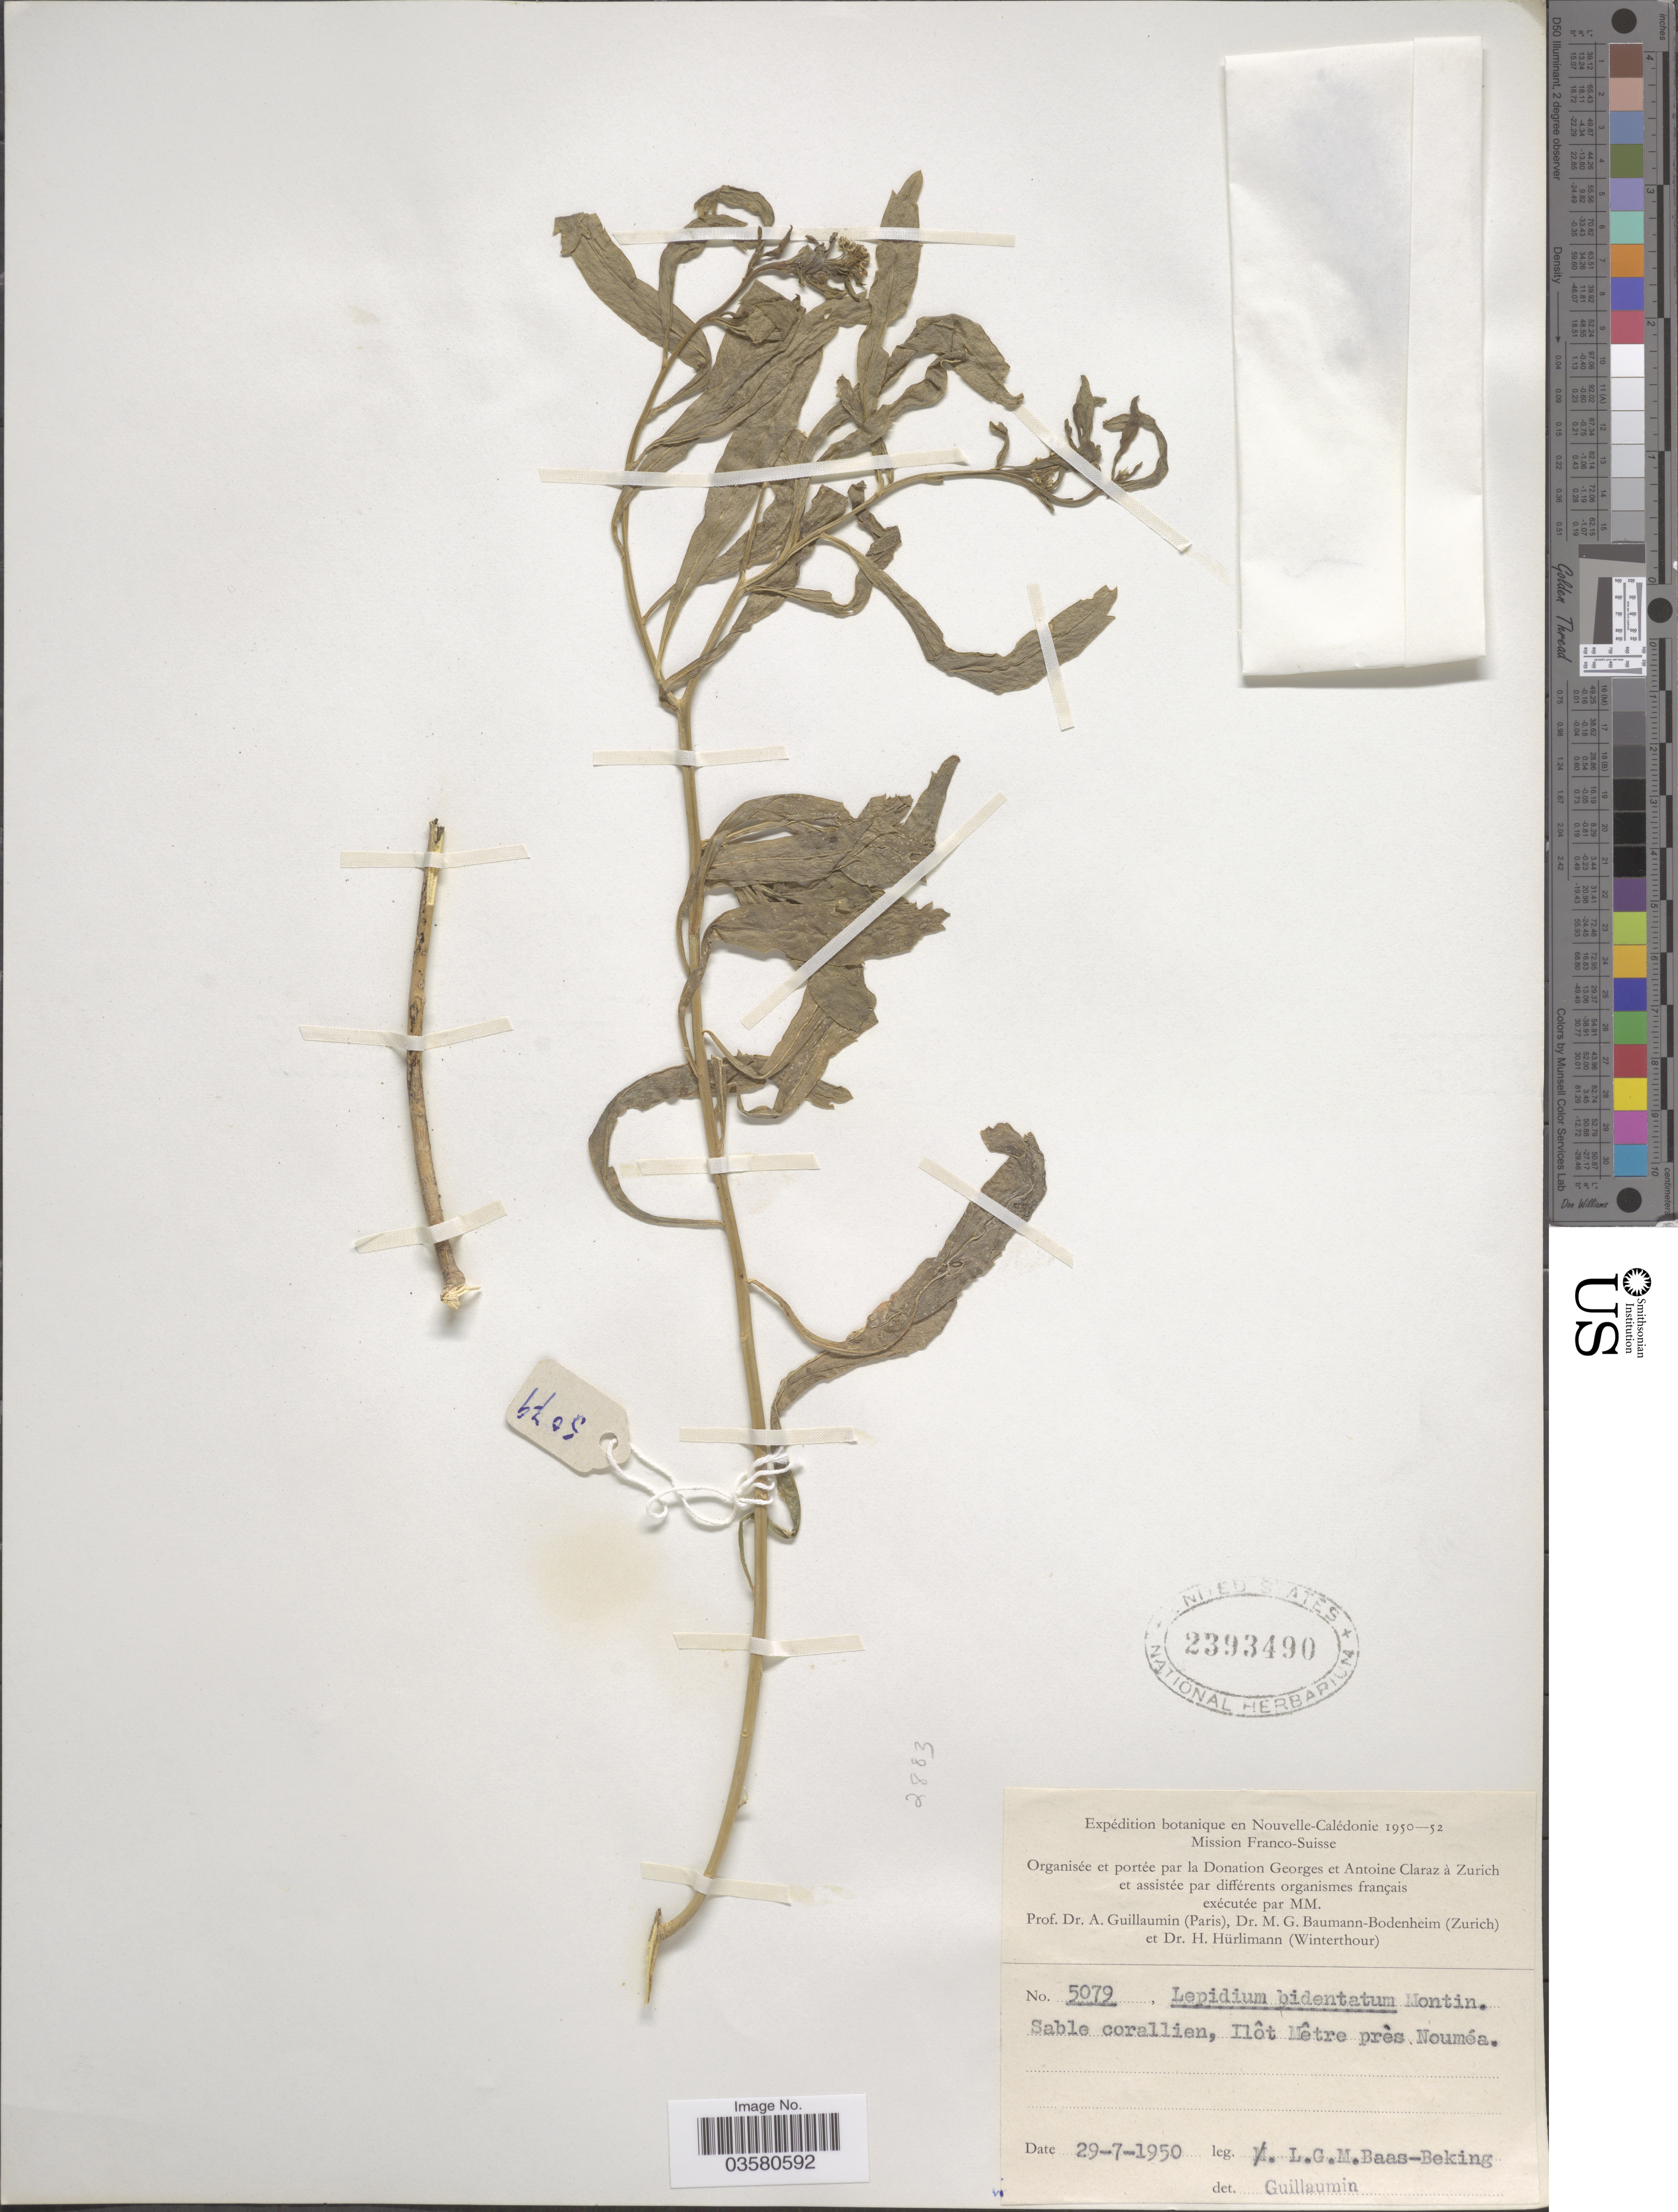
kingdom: Plantae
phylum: Tracheophyta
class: Magnoliopsida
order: Brassicales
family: Brassicaceae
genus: Lepidium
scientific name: Lepidium bidentatum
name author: Montin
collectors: L. Baas Becking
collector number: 5079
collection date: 1950-07-29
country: New Caledonia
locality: Sable corallien, Ilôt Mêtre près Nouméa.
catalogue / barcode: US 2393490